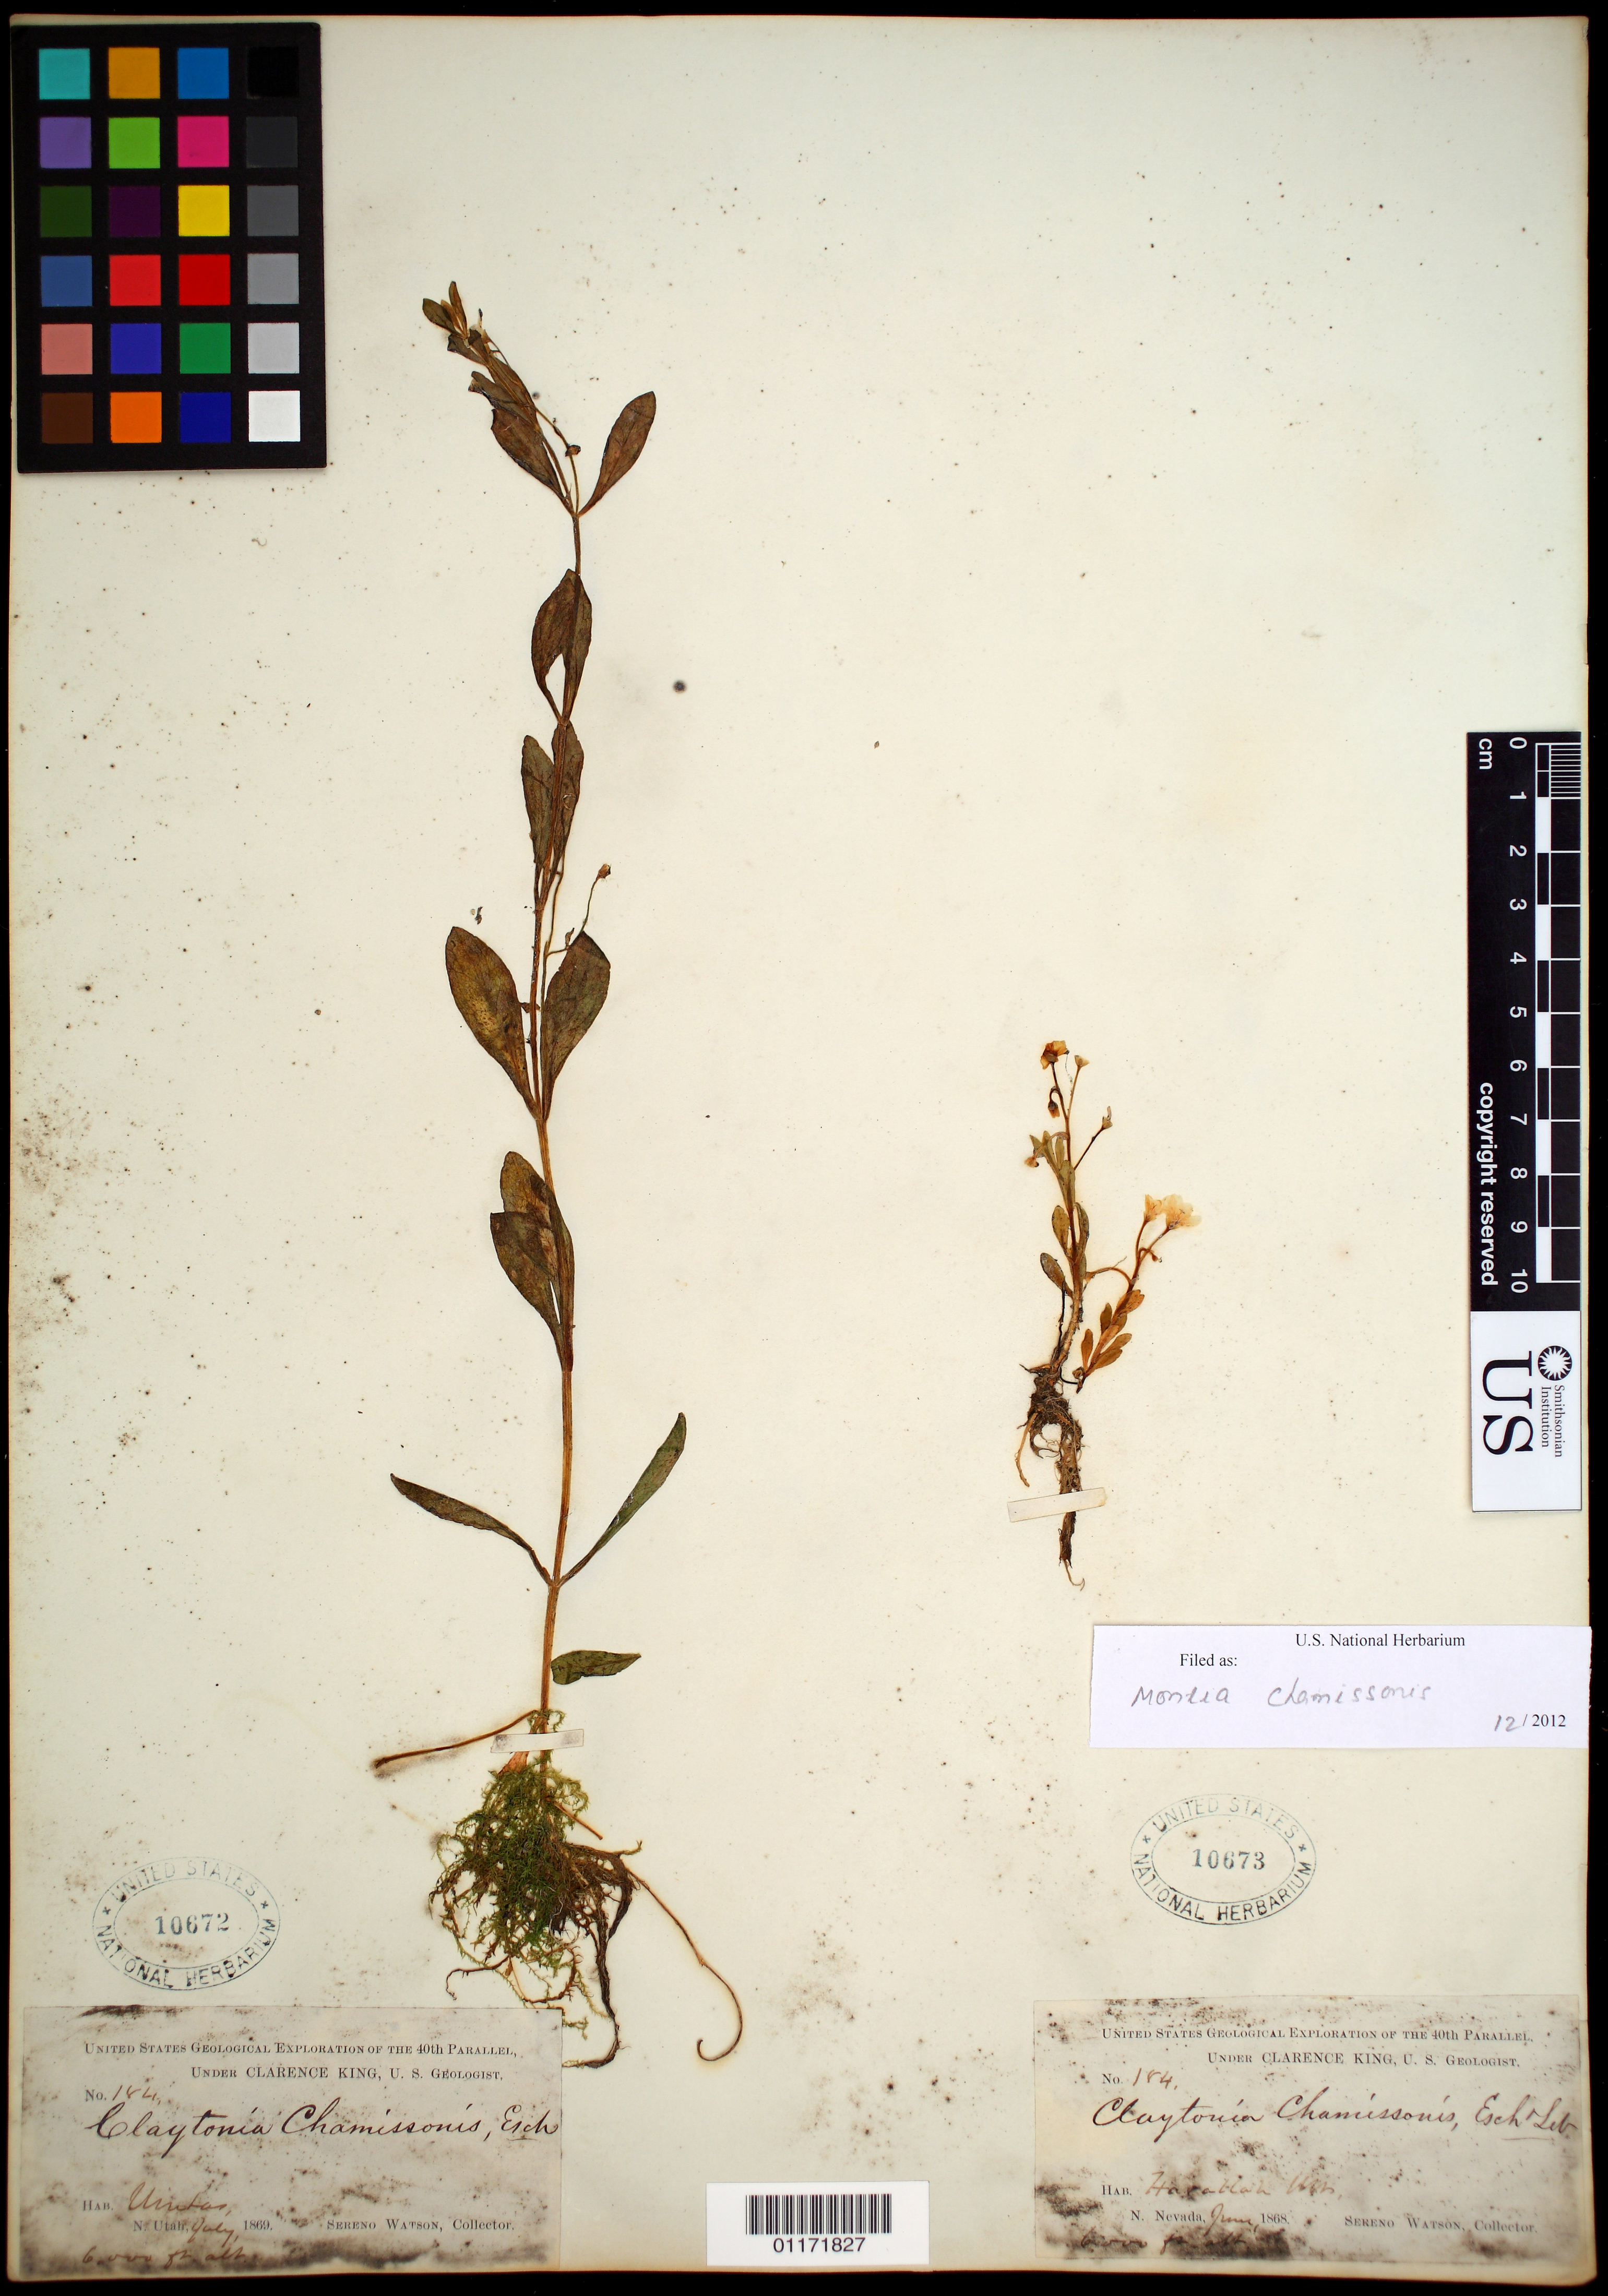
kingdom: Plantae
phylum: Tracheophyta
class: Magnoliopsida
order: Caryophyllales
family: Montiaceae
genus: Montia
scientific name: Montia chamissoi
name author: (Ledeb. ex Spreng.) Greene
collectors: V. Rattan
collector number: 184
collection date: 1860/1867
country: United States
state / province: California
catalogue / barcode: US 10672